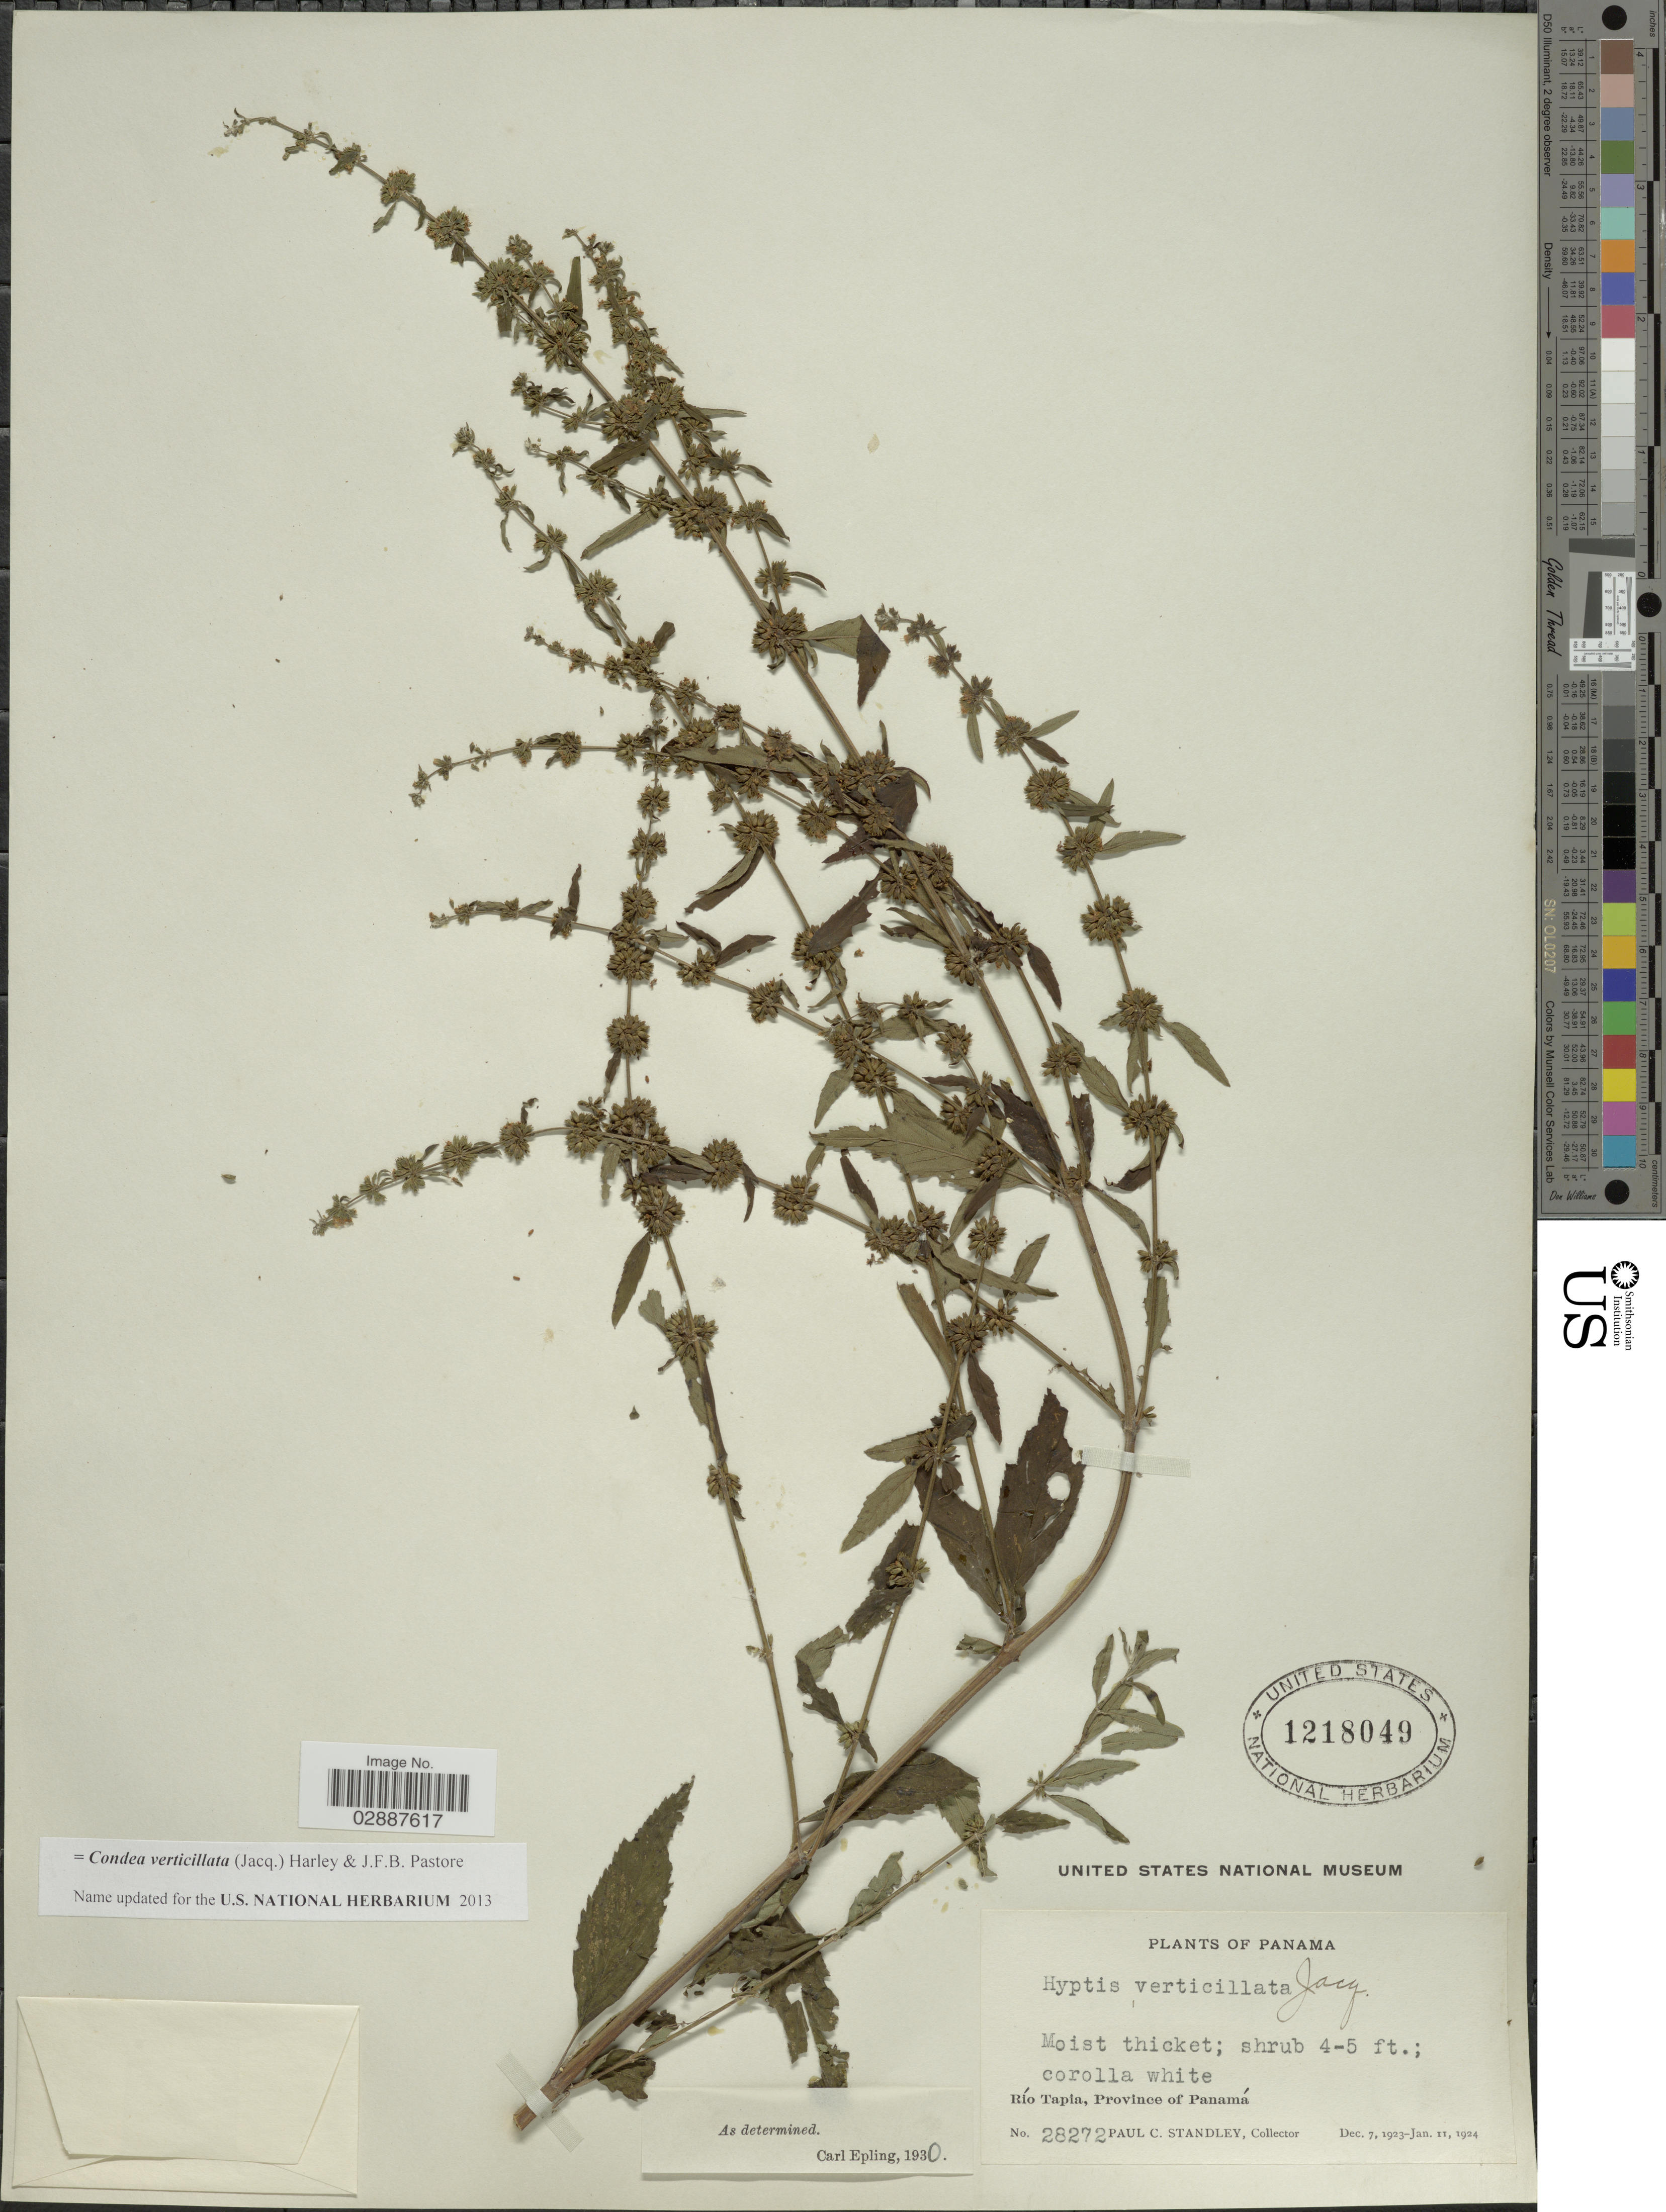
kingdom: Plantae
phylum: Tracheophyta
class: Magnoliopsida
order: Lamiales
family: Lamiaceae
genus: Condea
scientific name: Condea verticillata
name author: (Jacq.) Harley & J.F.B. Pastore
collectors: P. C. Standley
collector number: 28272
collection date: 1923-12-07/1924-01-11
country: Panama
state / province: Panamá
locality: Río Tapia.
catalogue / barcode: US 1218049